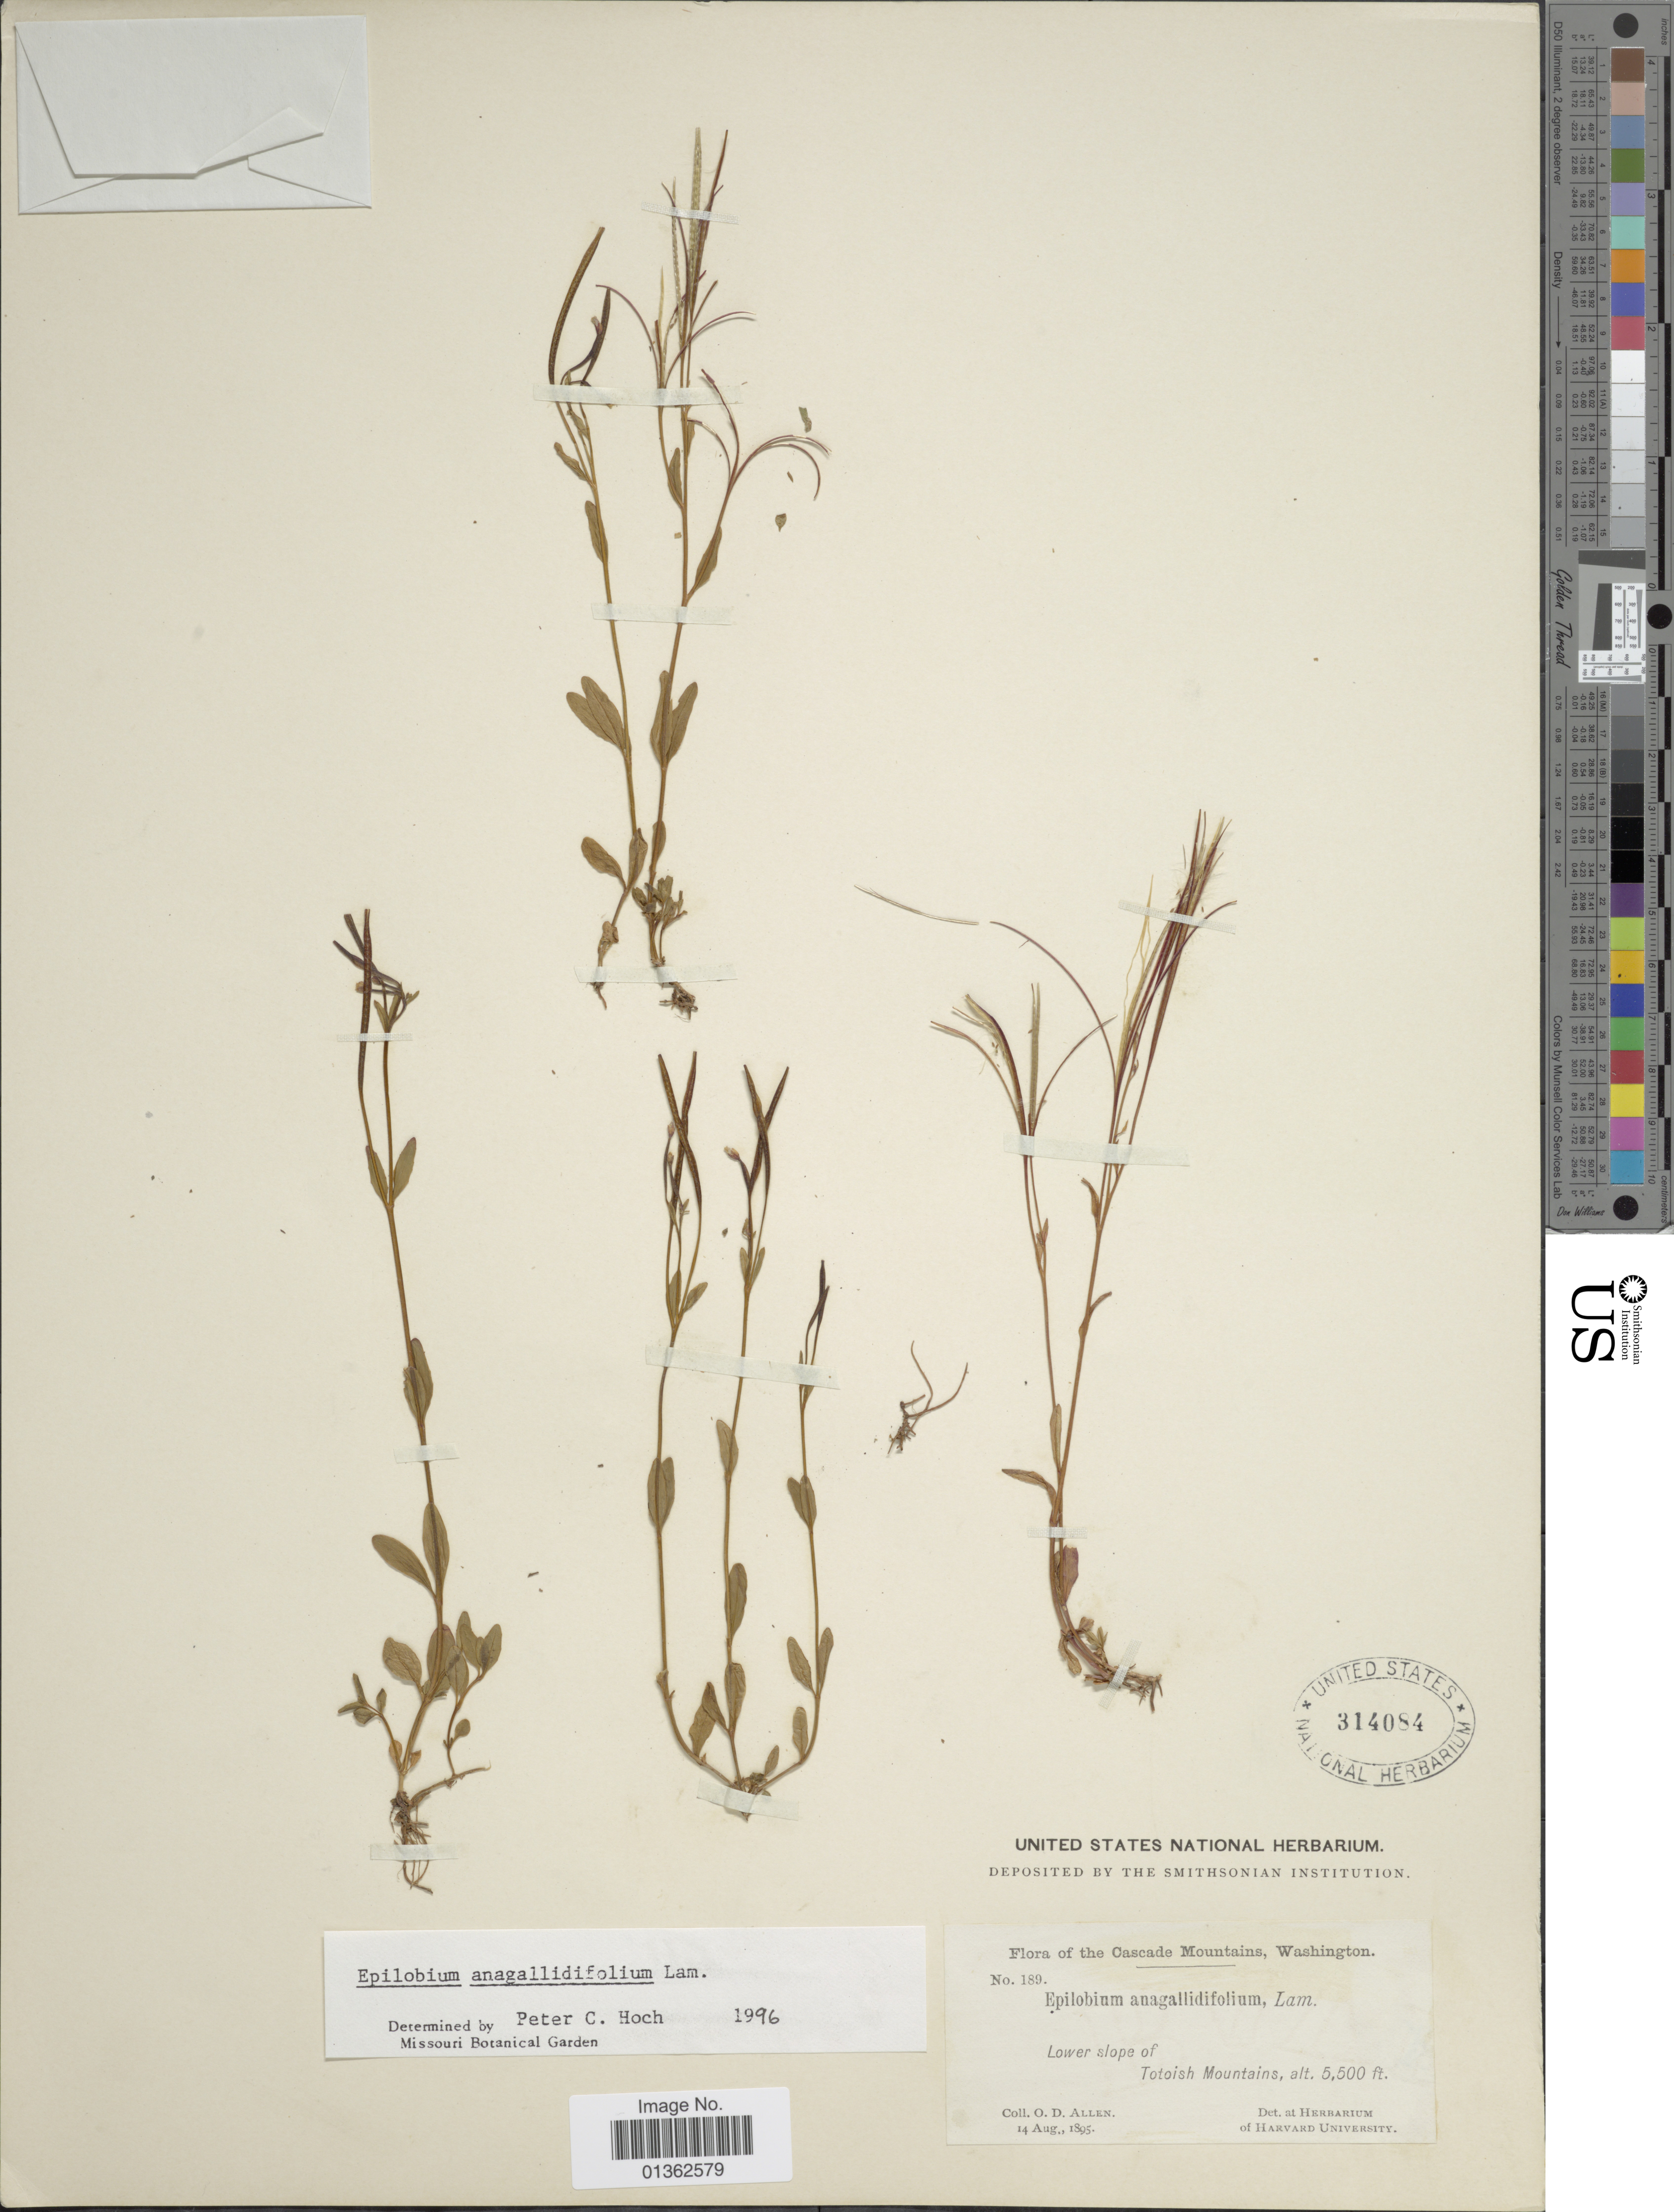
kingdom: Plantae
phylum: Tracheophyta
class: Magnoliopsida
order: Myrtales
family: Onagraceae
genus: Epilobium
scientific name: Epilobium anagallidifolium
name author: Lam.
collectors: O. D. Allen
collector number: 189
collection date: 1895-08-14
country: United States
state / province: Washington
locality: Cascade Mountains. Lower slope of Totoish Mountains.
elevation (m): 1676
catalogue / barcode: US 314084